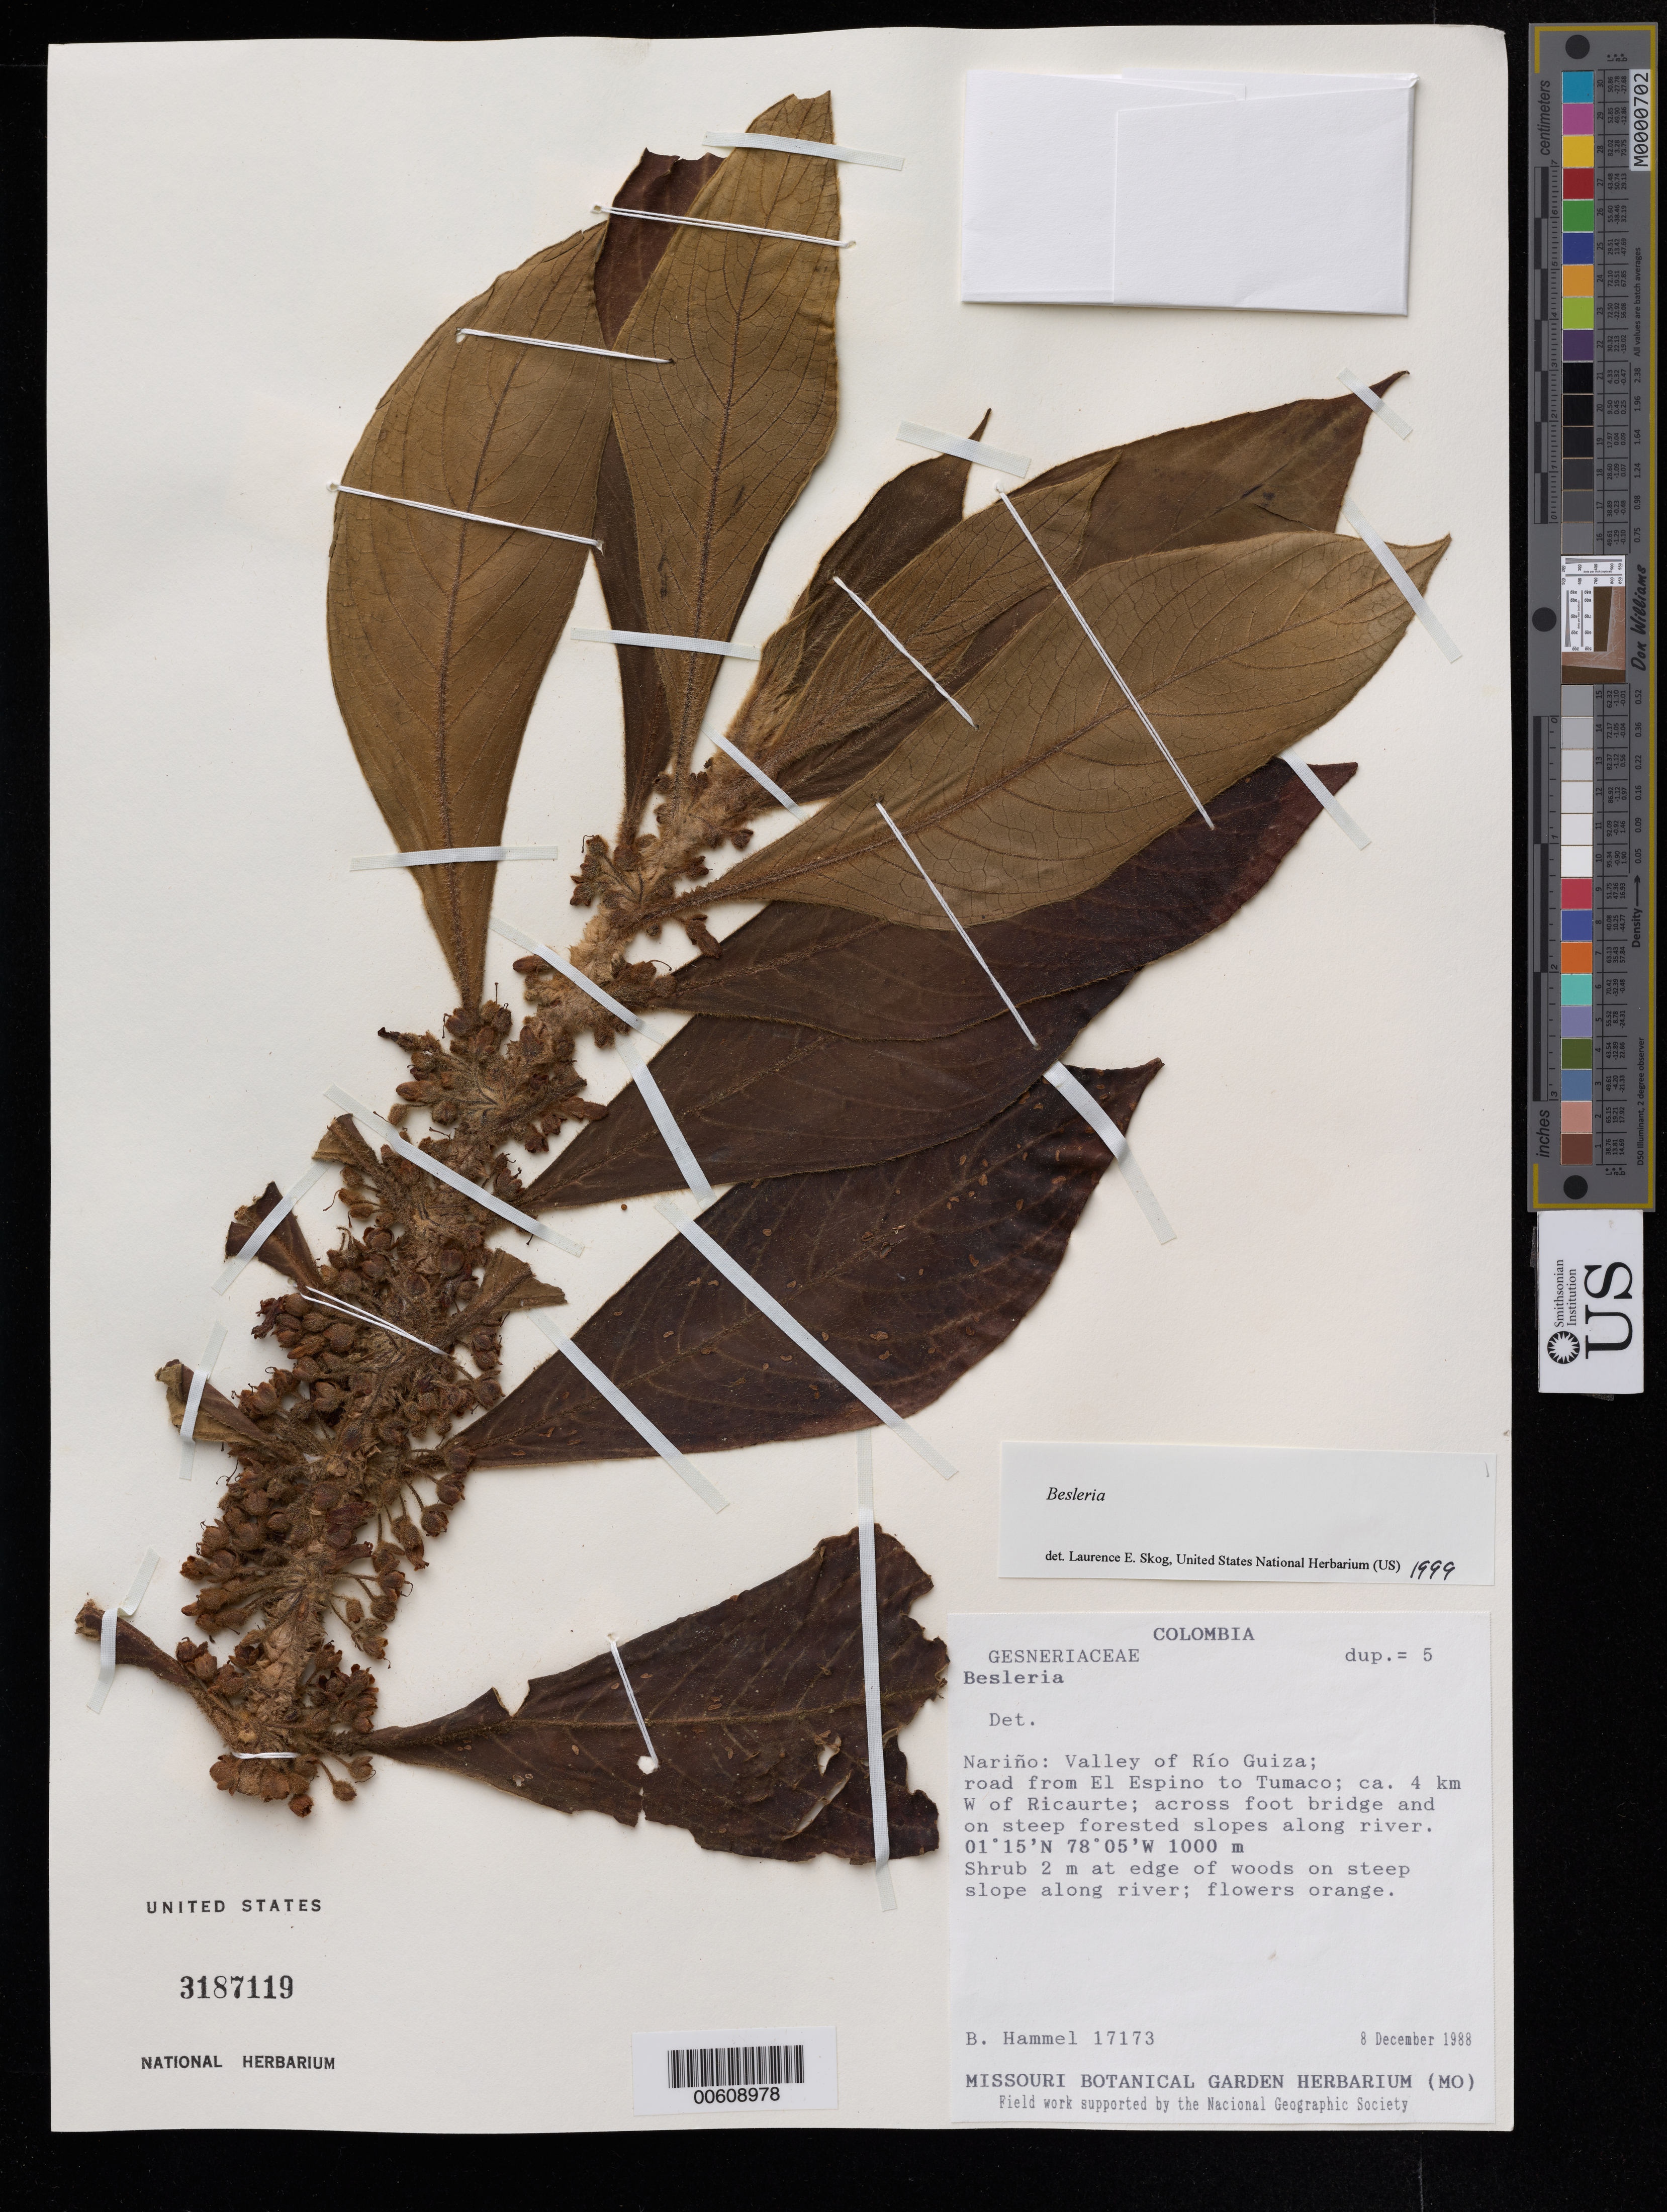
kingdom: Plantae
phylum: Tracheophyta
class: Magnoliopsida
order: Lamiales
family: Gesneriaceae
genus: Besleria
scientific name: Besleria sp.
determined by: Skog, Laurence E.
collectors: B. Hammel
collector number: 17173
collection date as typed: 08 Dec 1988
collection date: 1988-12-08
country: Colombia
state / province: Nariño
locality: Valley of Río Guiza; road from El Espino to Tumaco; ca. 4 km W of Ricaurte; across foot bridge and on steep forested slopes along river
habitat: At edge of woods on steep slope along river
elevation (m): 1000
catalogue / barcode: US 3187119